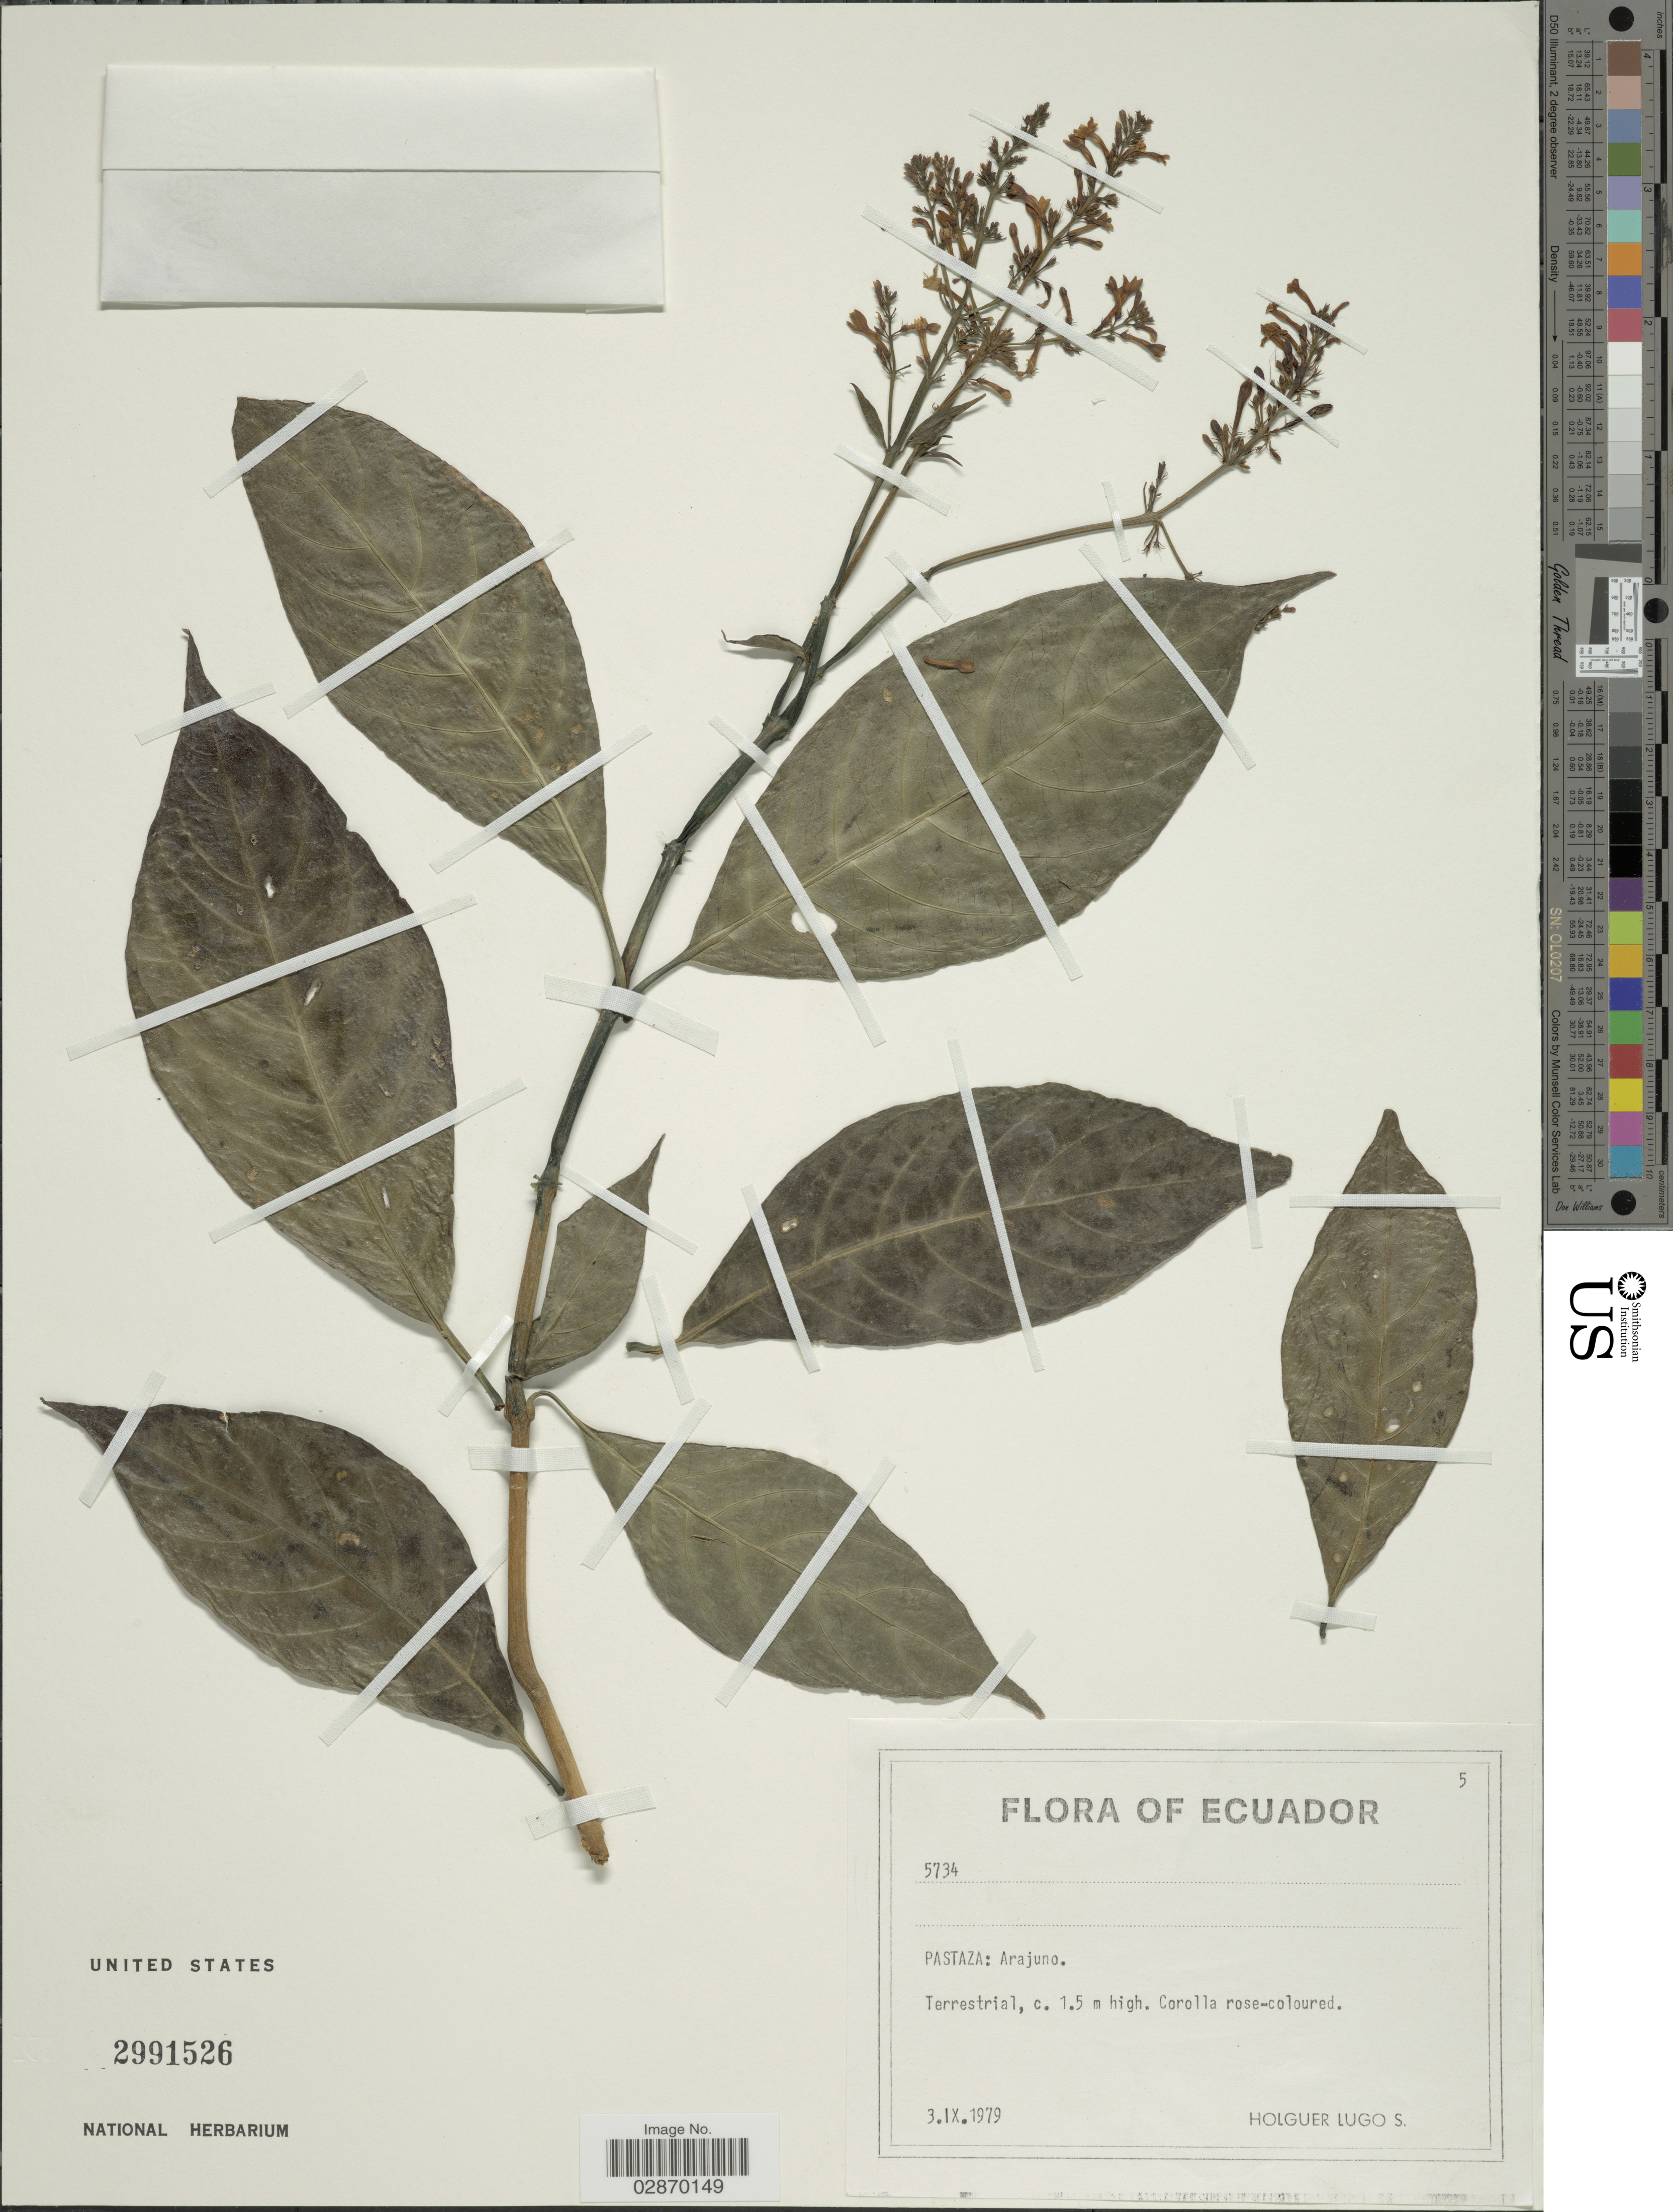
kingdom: Plantae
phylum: Tracheophyta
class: Magnoliopsida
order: Lamiales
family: Acanthaceae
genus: Pseuderanthemum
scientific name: Pseuderanthemum subauriculatum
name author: Mildbr.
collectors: H. Lugo S.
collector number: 5734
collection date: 1979-09-03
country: Ecuador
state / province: Pastaza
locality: Arajuno.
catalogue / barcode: US 2991526